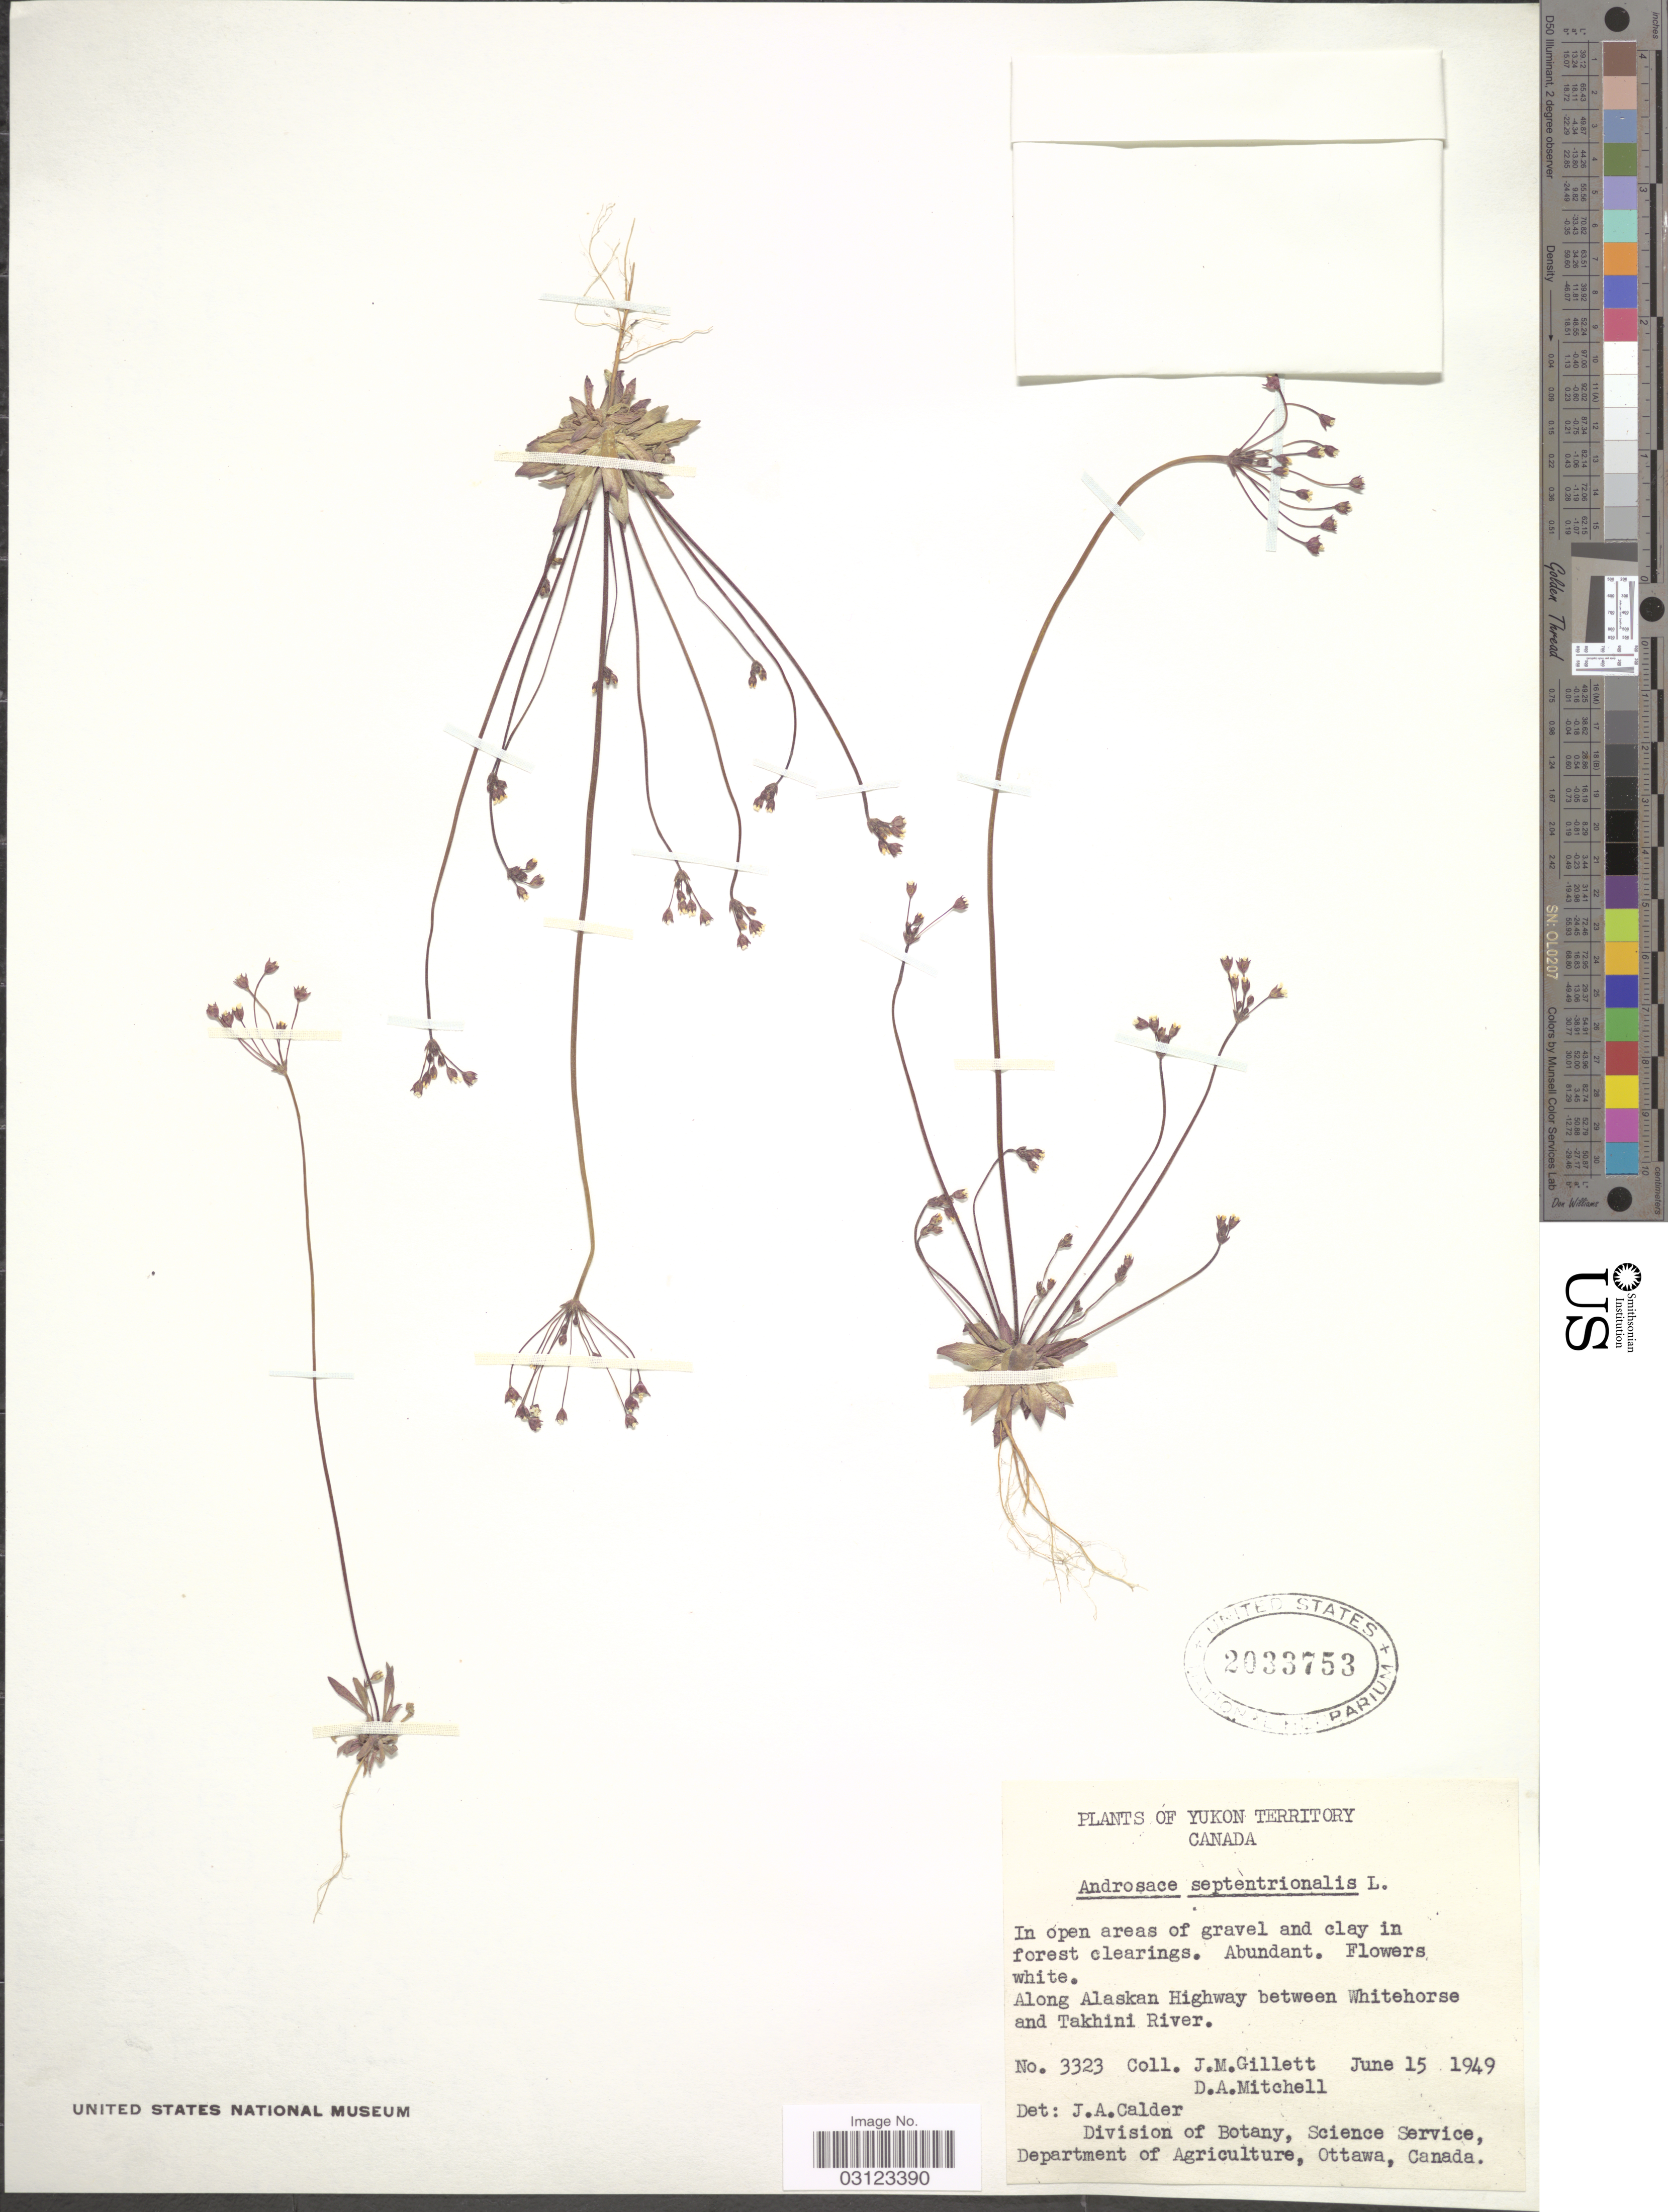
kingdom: Plantae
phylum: Tracheophyta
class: Magnoliopsida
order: Ericales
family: Primulaceae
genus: Androsace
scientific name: Androsace septentrionalis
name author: L.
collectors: J. M. Gillett & D. Mitchell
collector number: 3323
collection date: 1949-06-15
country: Canada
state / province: Yukon Territory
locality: Along Alaskan Highway between Whitehorse and Takhini River.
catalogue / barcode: US 2033753